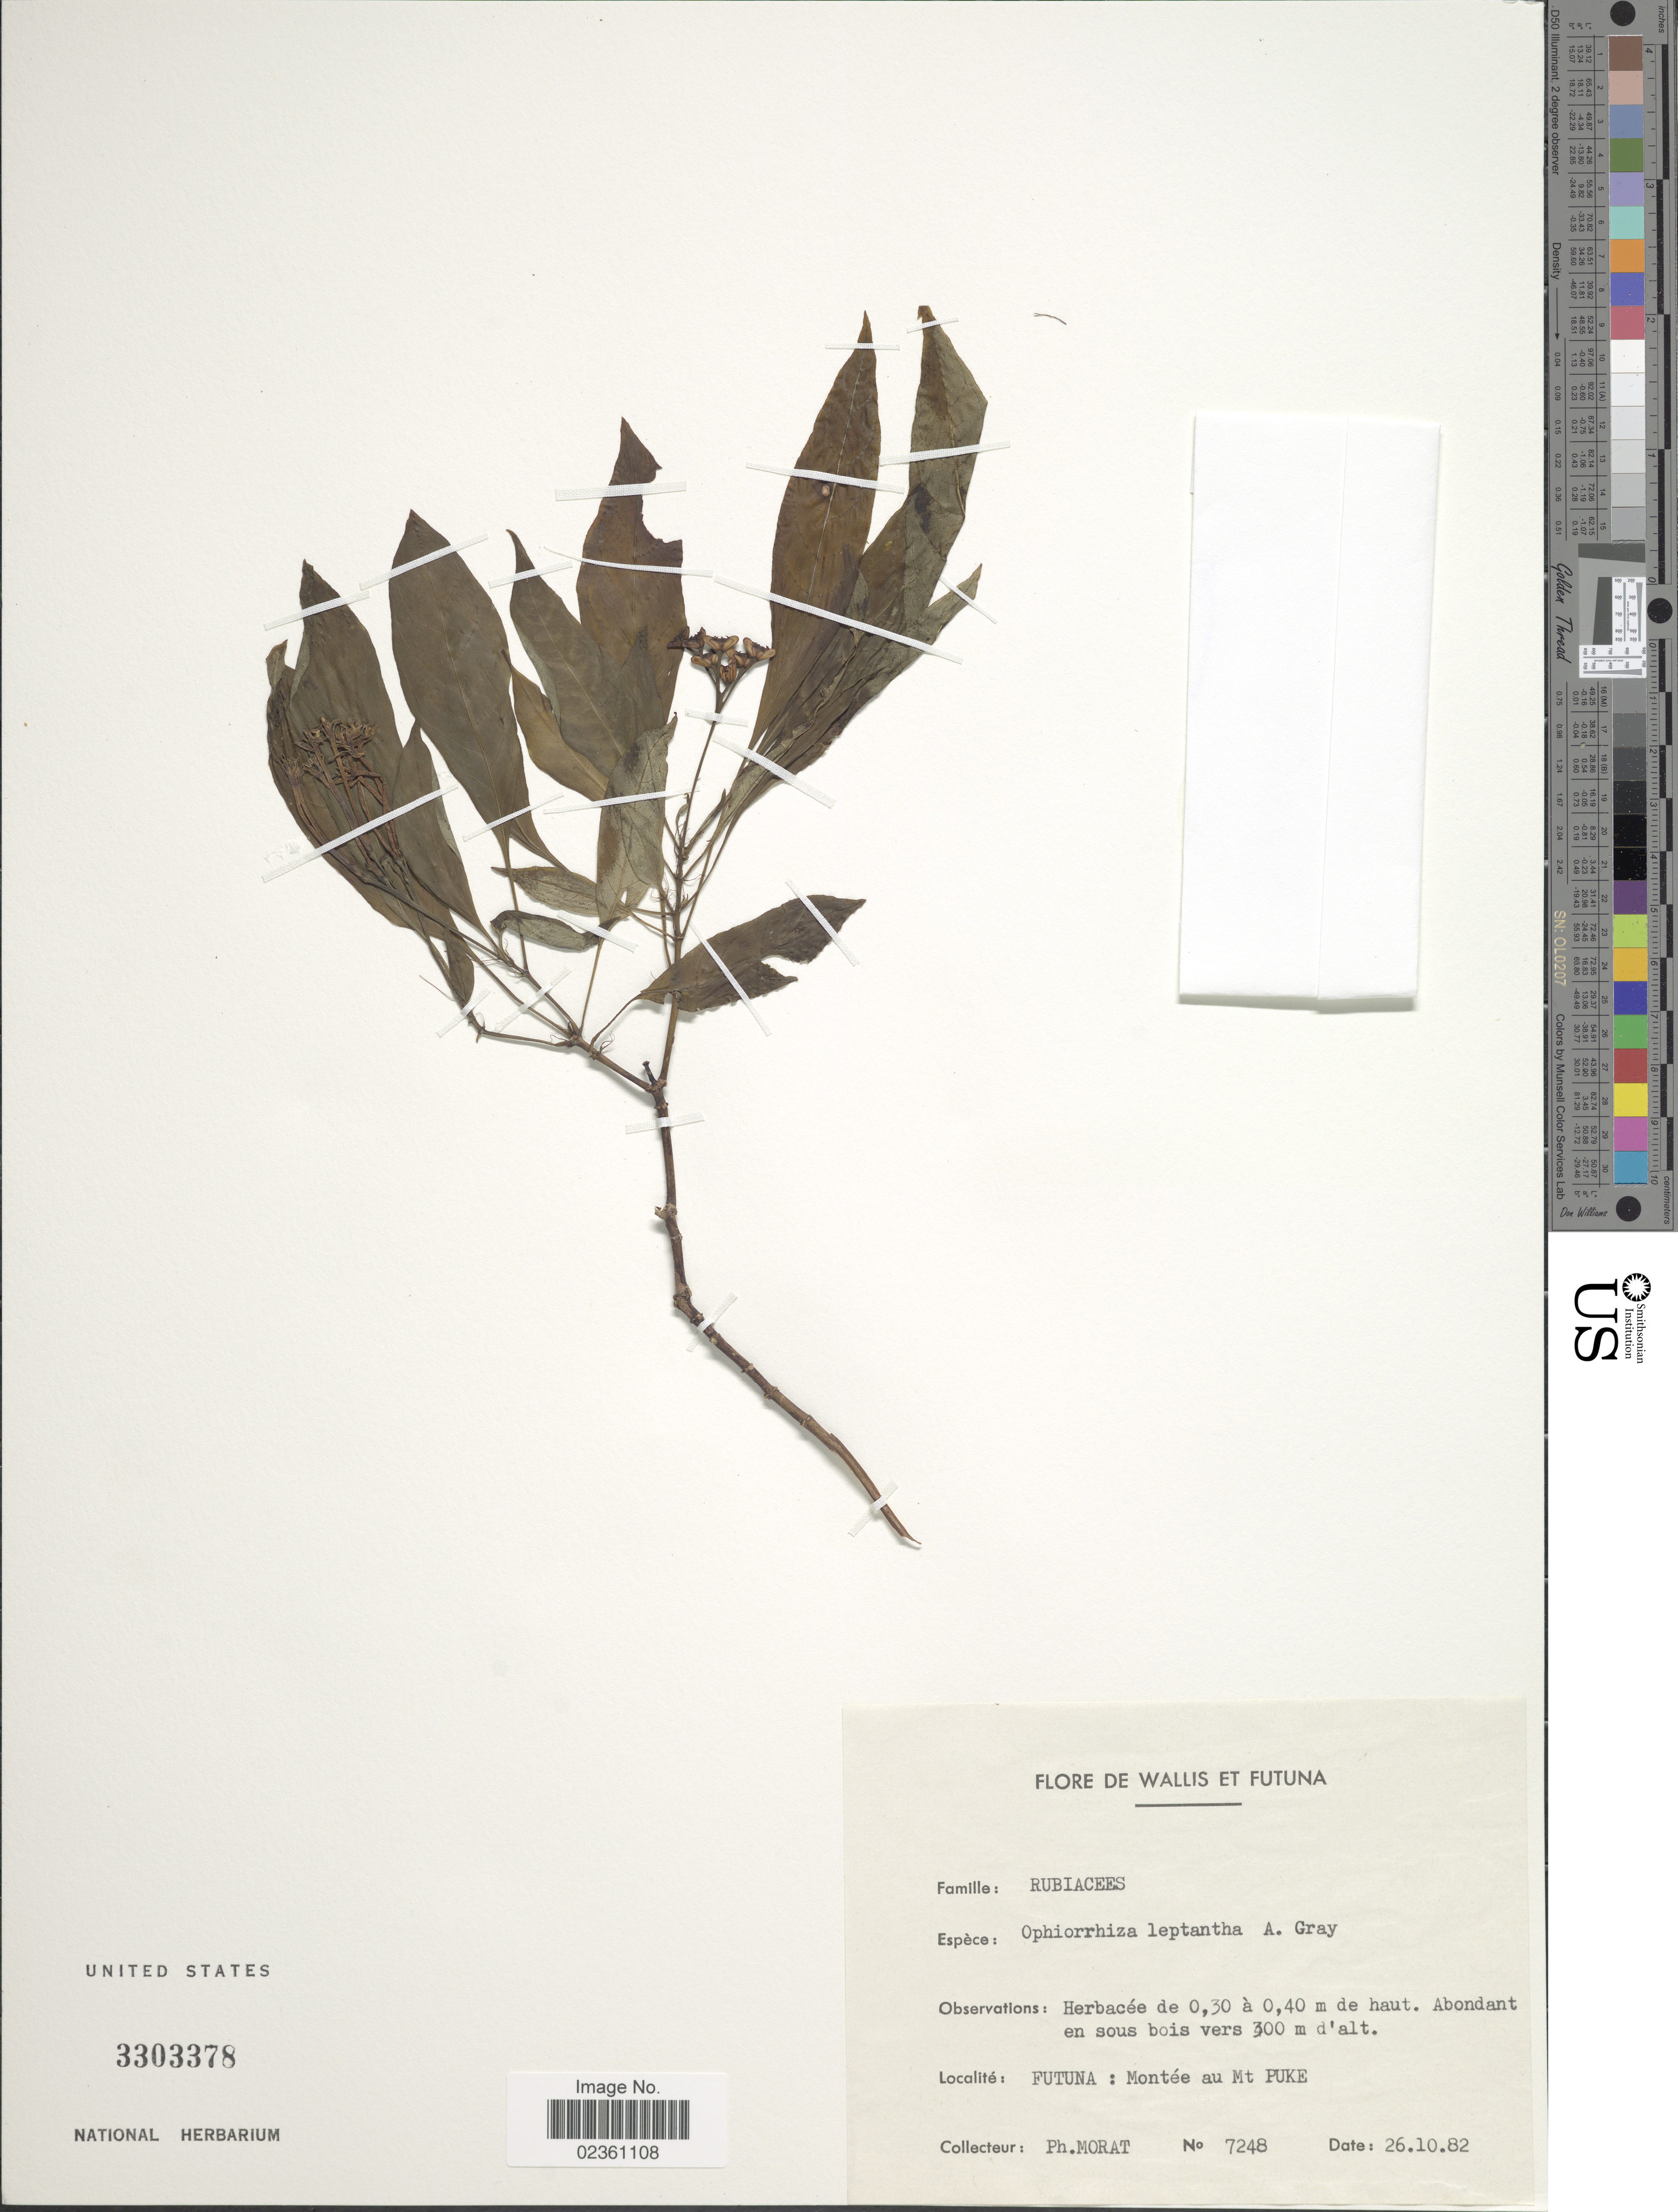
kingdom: Plantae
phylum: Tracheophyta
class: Magnoliopsida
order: Gentianales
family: Rubiaceae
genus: Ophiorrhiza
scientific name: Ophiorrhiza leptantha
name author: A. Gray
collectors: P. Morat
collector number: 7248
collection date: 1982-10-26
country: Wallis and Futuna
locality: Futuna: Montée au Mt. Puke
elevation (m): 300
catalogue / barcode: US 3303378